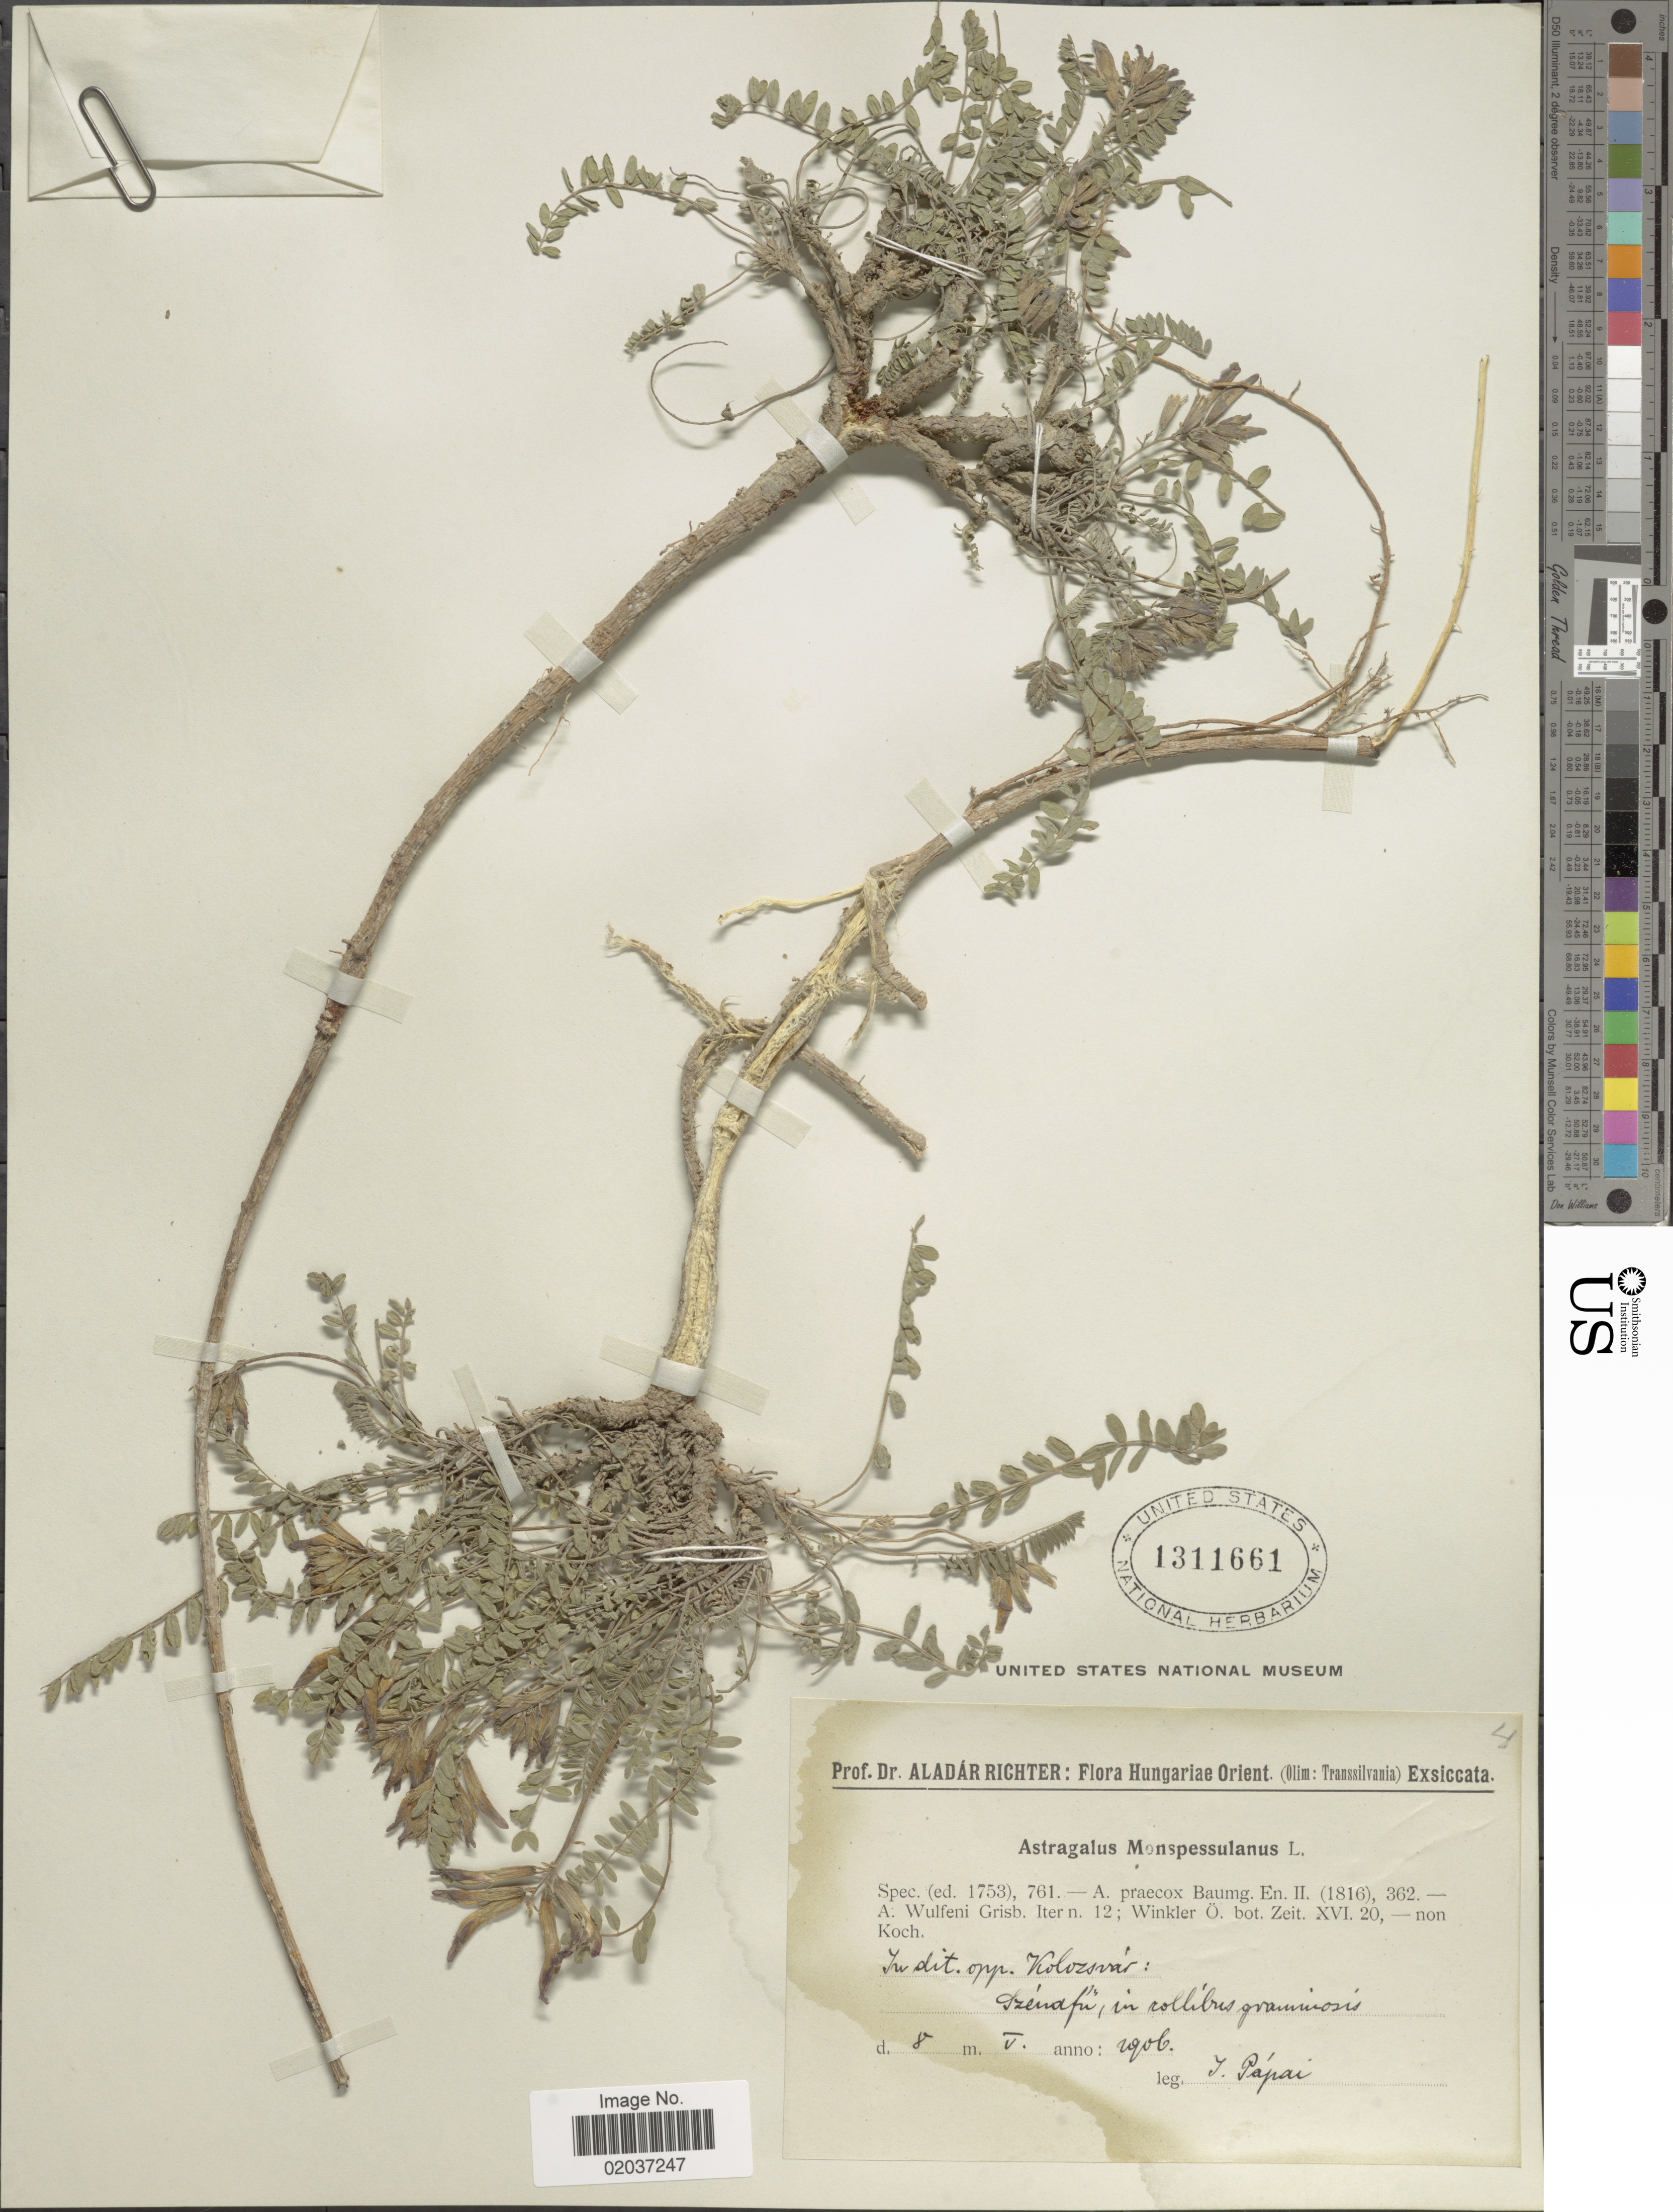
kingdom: Plantae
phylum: Tracheophyta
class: Magnoliopsida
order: Fabales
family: Fabaceae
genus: Astragalus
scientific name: Astragalus monspessulanus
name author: L.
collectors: J. Papai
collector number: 4?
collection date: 1906-05-08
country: Hungary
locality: Szenati, in collibus graminosis.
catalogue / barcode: US 1311661